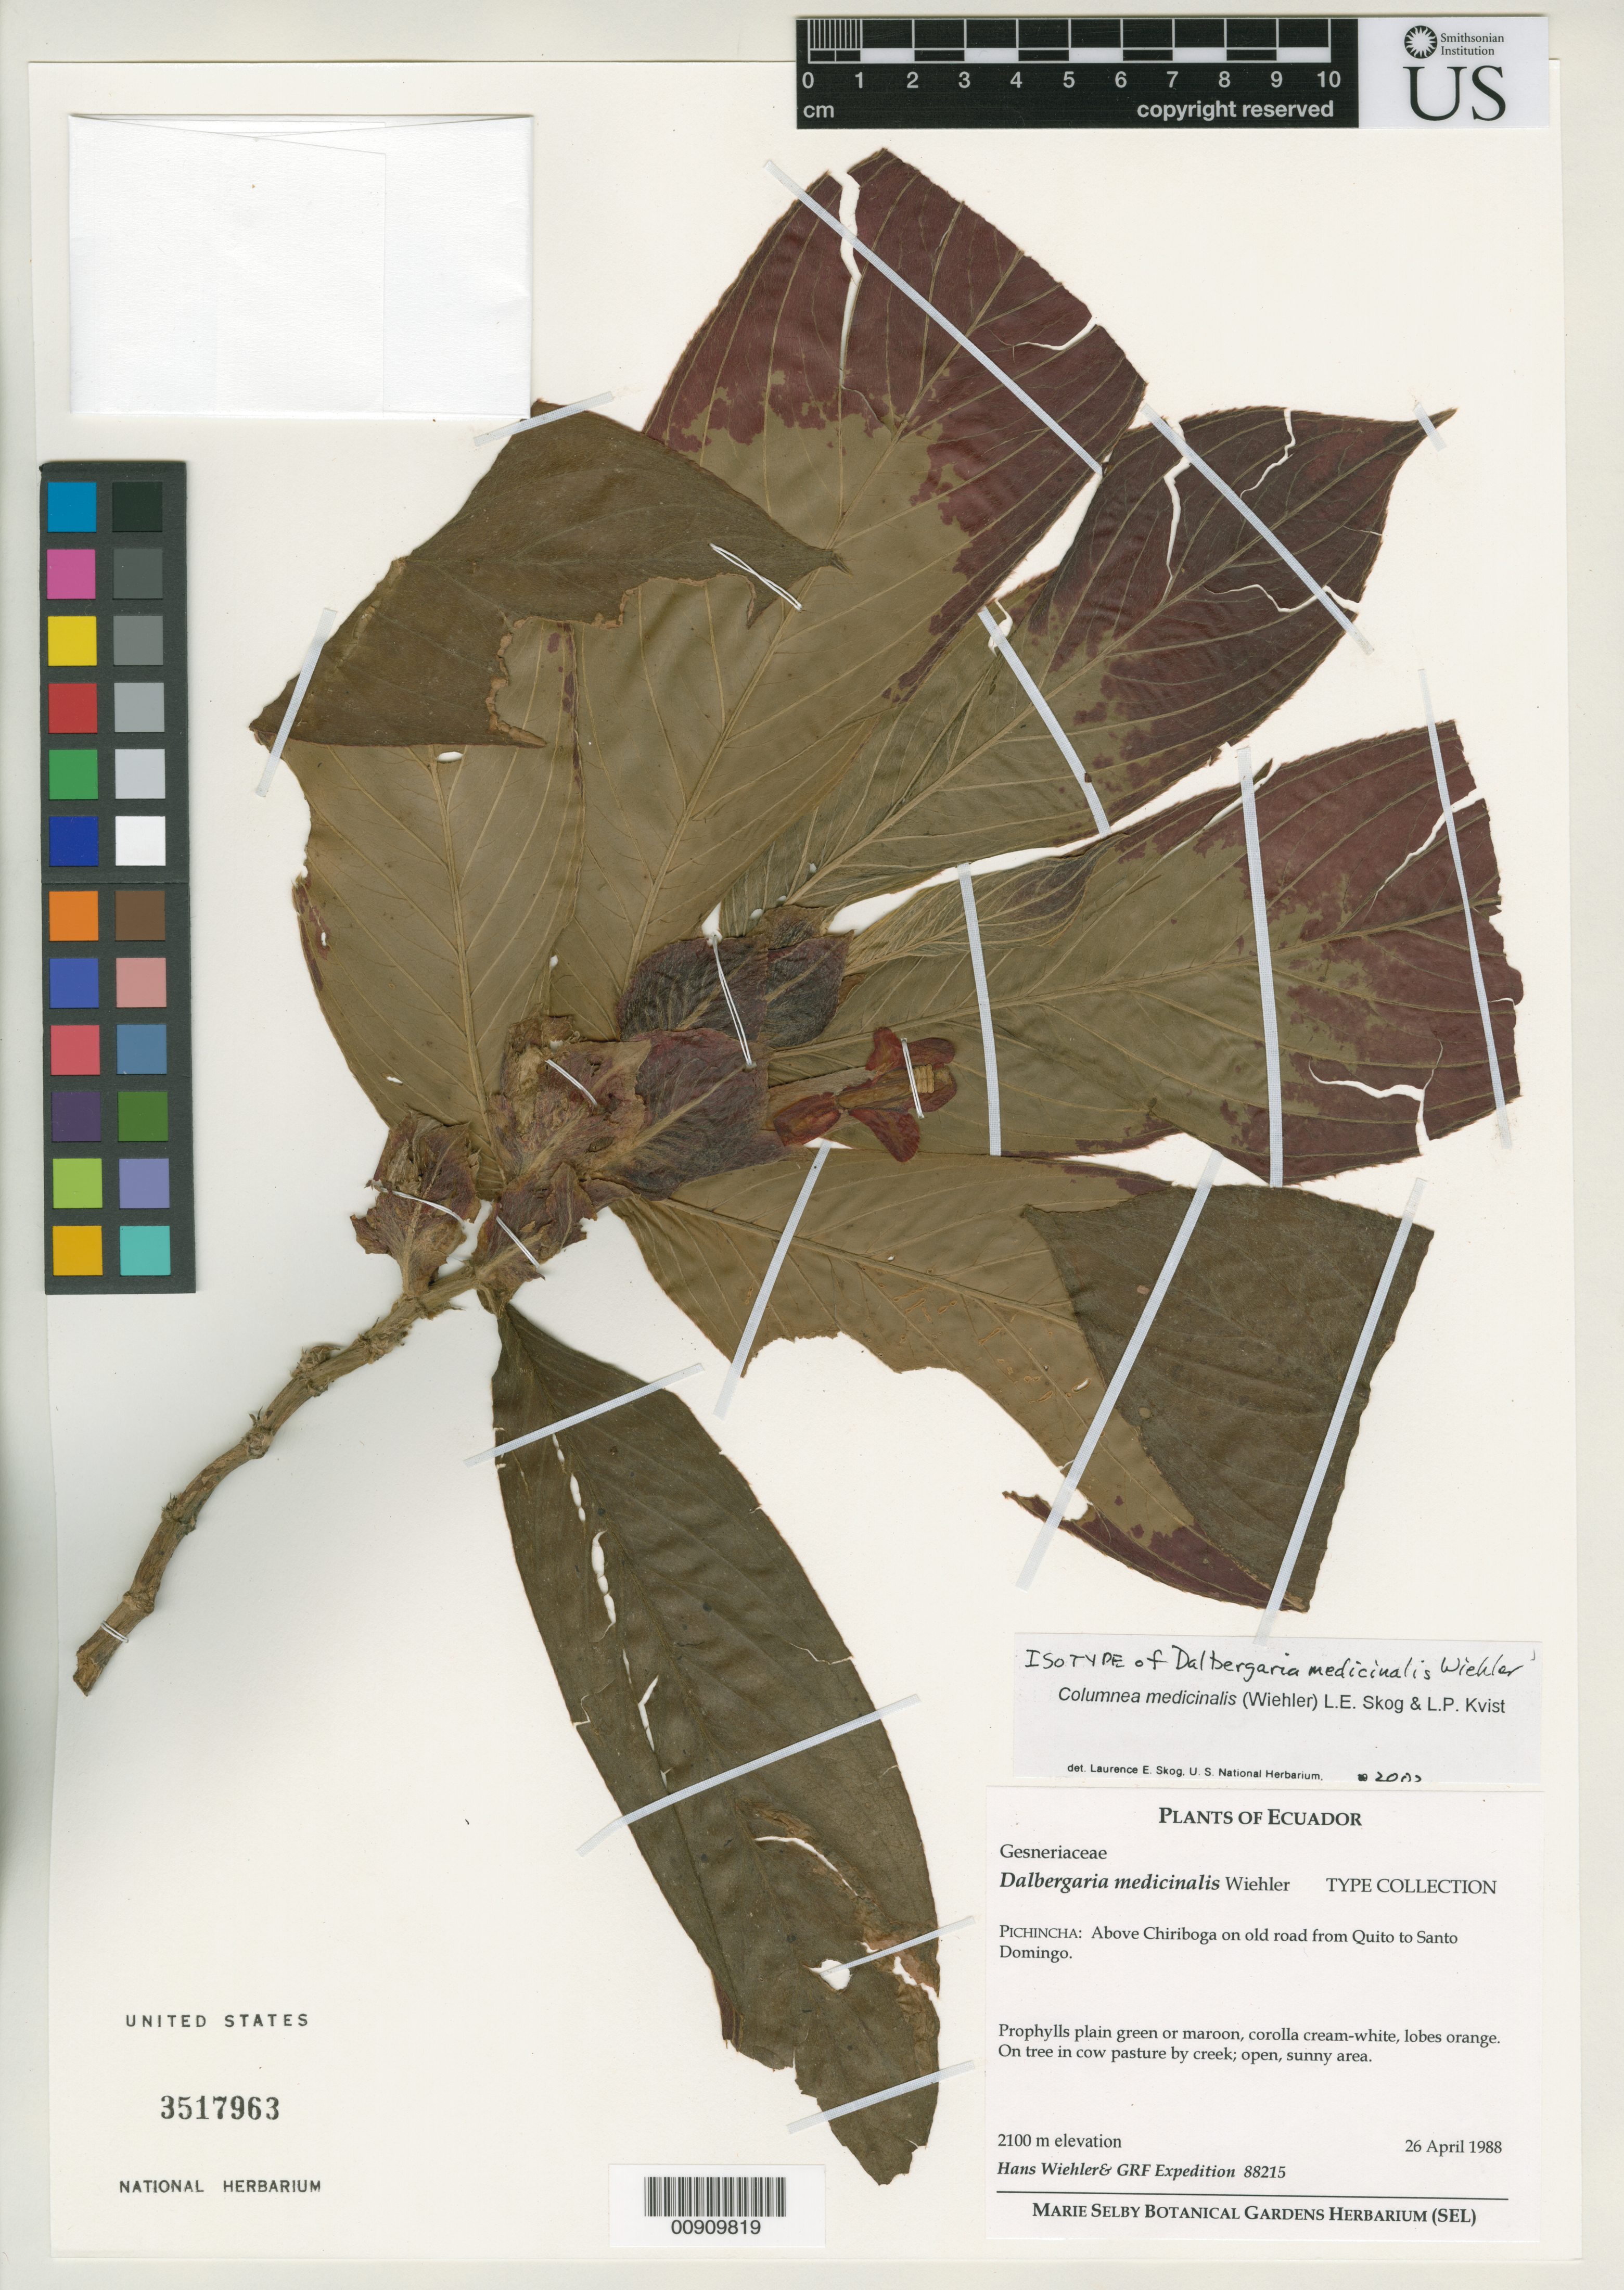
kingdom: Plantae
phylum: Tracheophyta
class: Magnoliopsida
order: Lamiales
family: Gesneriaceae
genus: Dalbergaria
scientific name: Dalbergaria medicinalis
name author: Wiehler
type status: Isotype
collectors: H. J. Wiehler & GRF Expedition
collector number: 88215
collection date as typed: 26 Apr 1988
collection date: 1988-04-26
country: Ecuador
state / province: Pichincha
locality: Pichincha: above Chiriboga on old road from Quito to Santo Domingo.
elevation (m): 2100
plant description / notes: Cited by J.R. Clark et al., Selbyana 24: 119-140 (2003).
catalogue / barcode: US 3517963